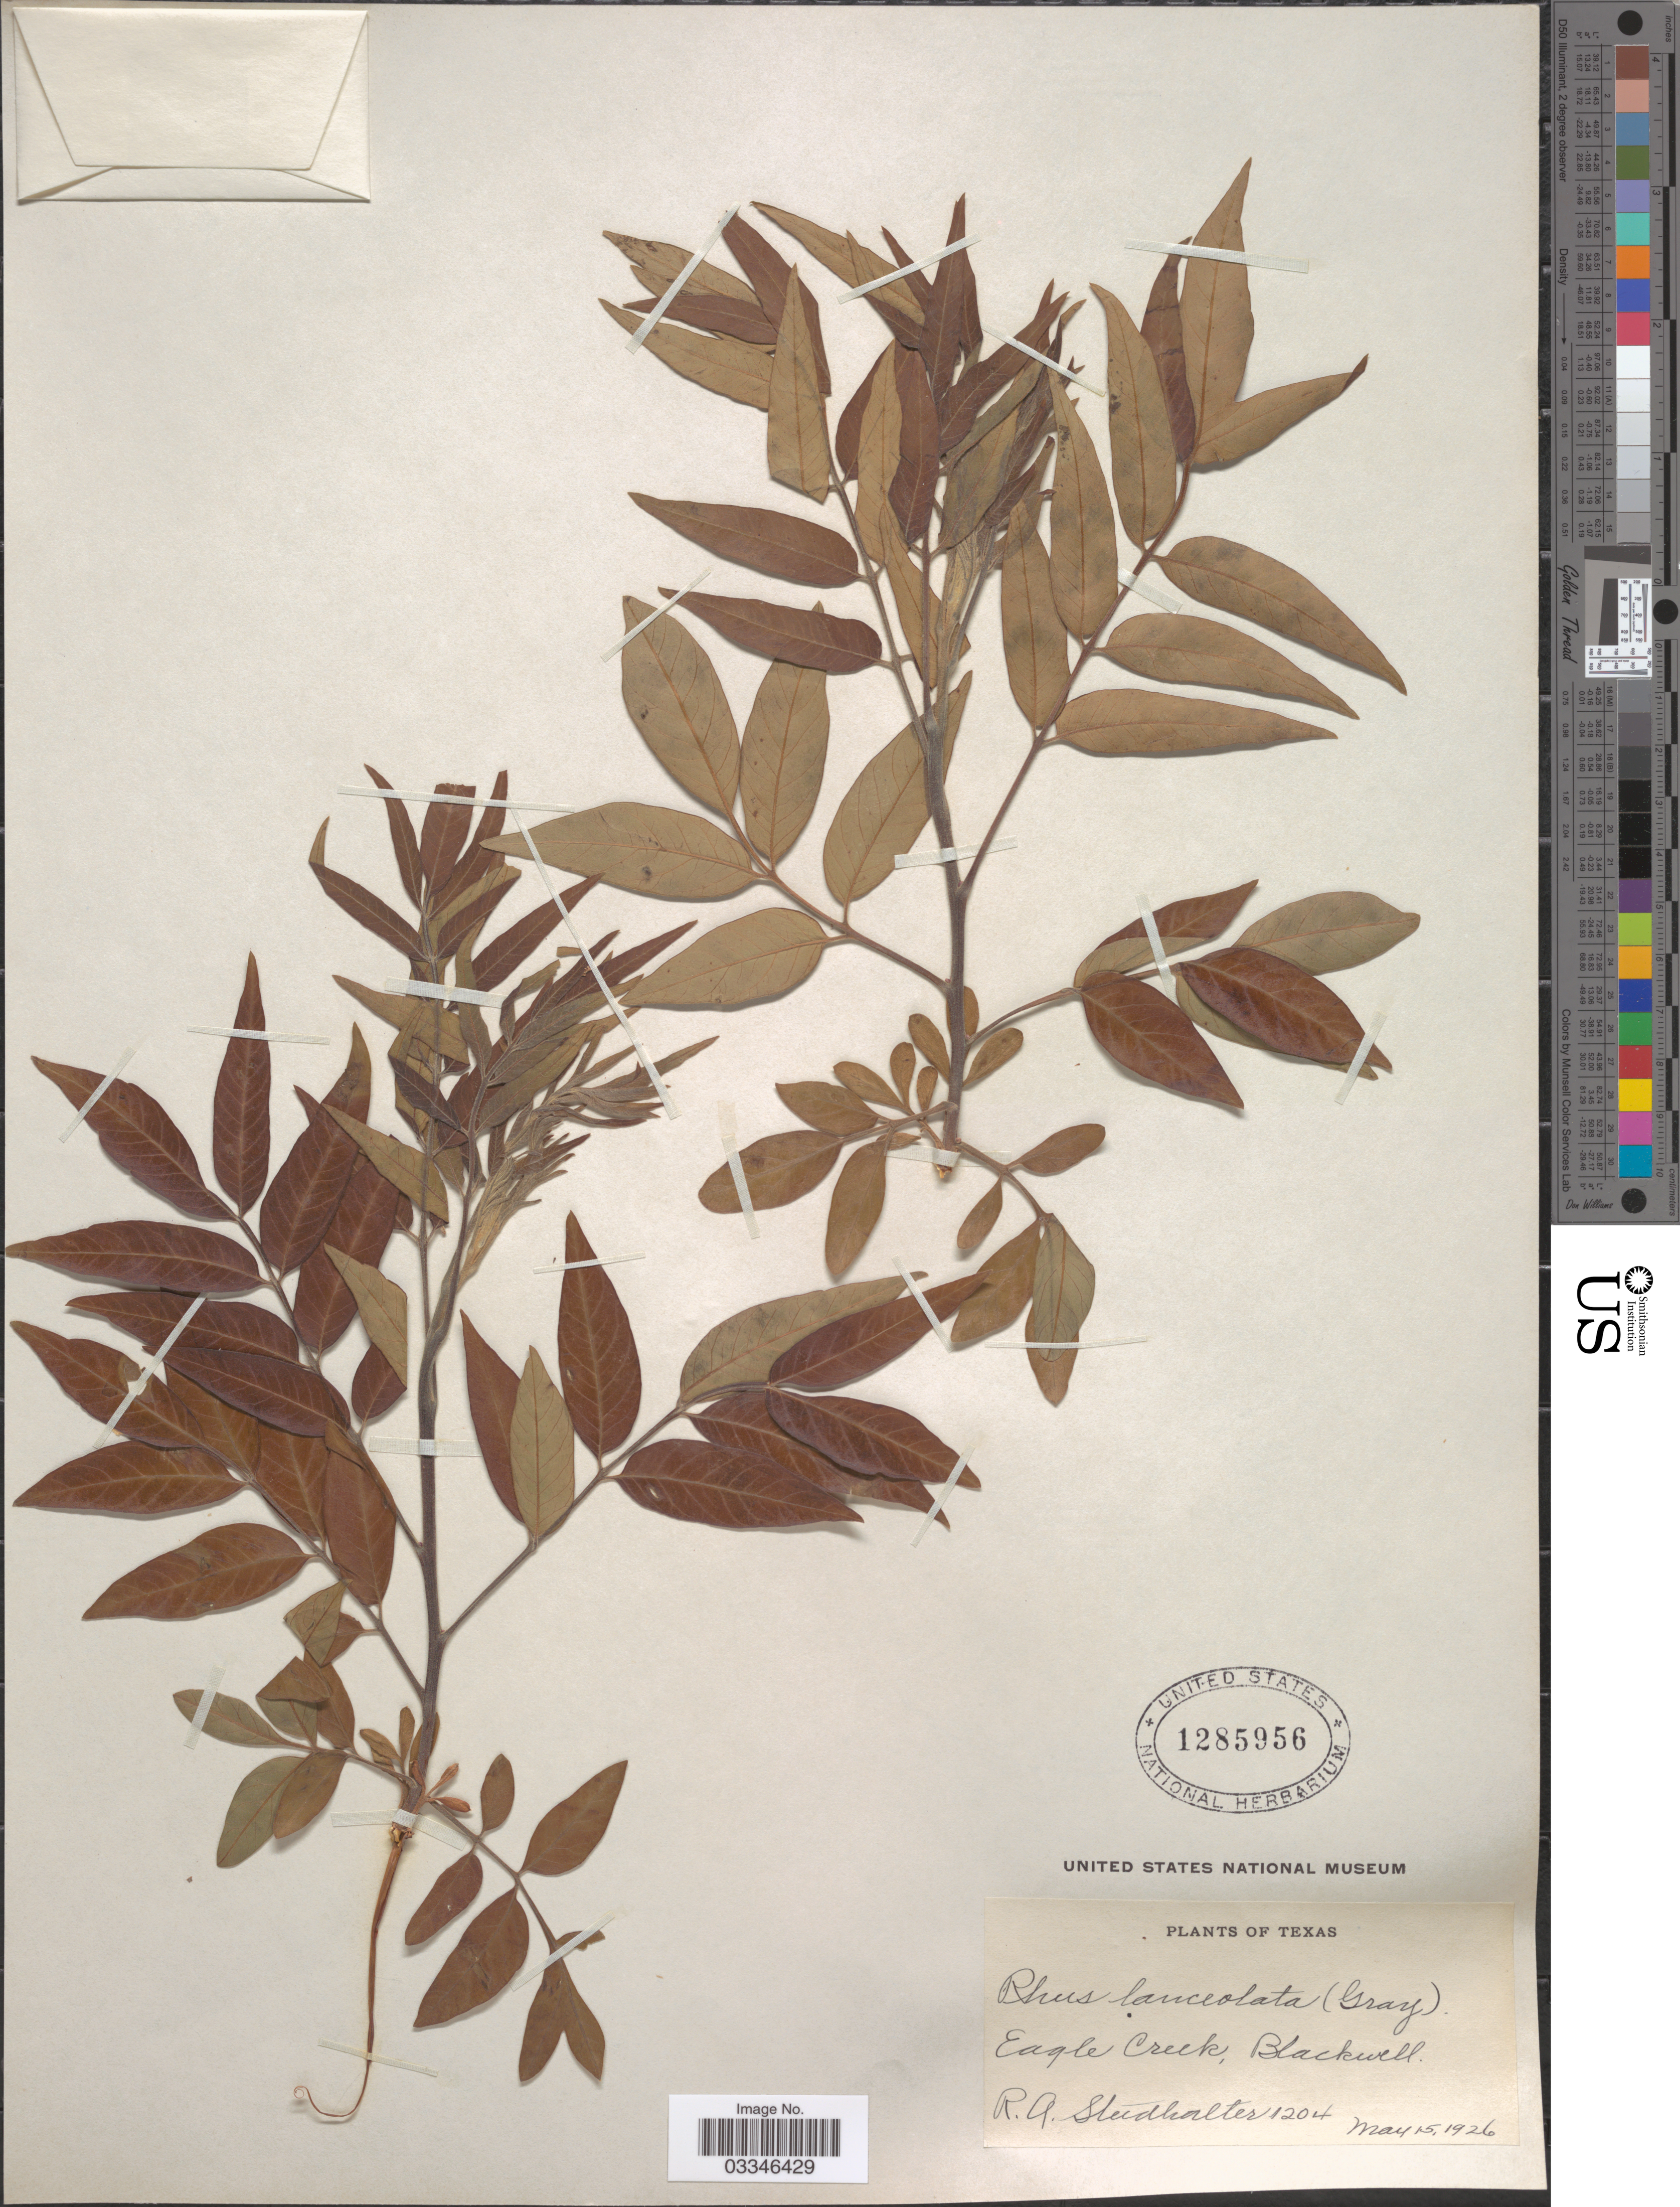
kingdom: Plantae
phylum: Tracheophyta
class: Magnoliopsida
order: Sapindales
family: Anacardiaceae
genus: Rhus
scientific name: Rhus lanceolata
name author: (A. Gray) Britton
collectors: R. Studhalter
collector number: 1204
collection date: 1926-05-15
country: United States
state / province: Texas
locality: Eagle Creek, Blackwell.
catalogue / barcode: US 1285956